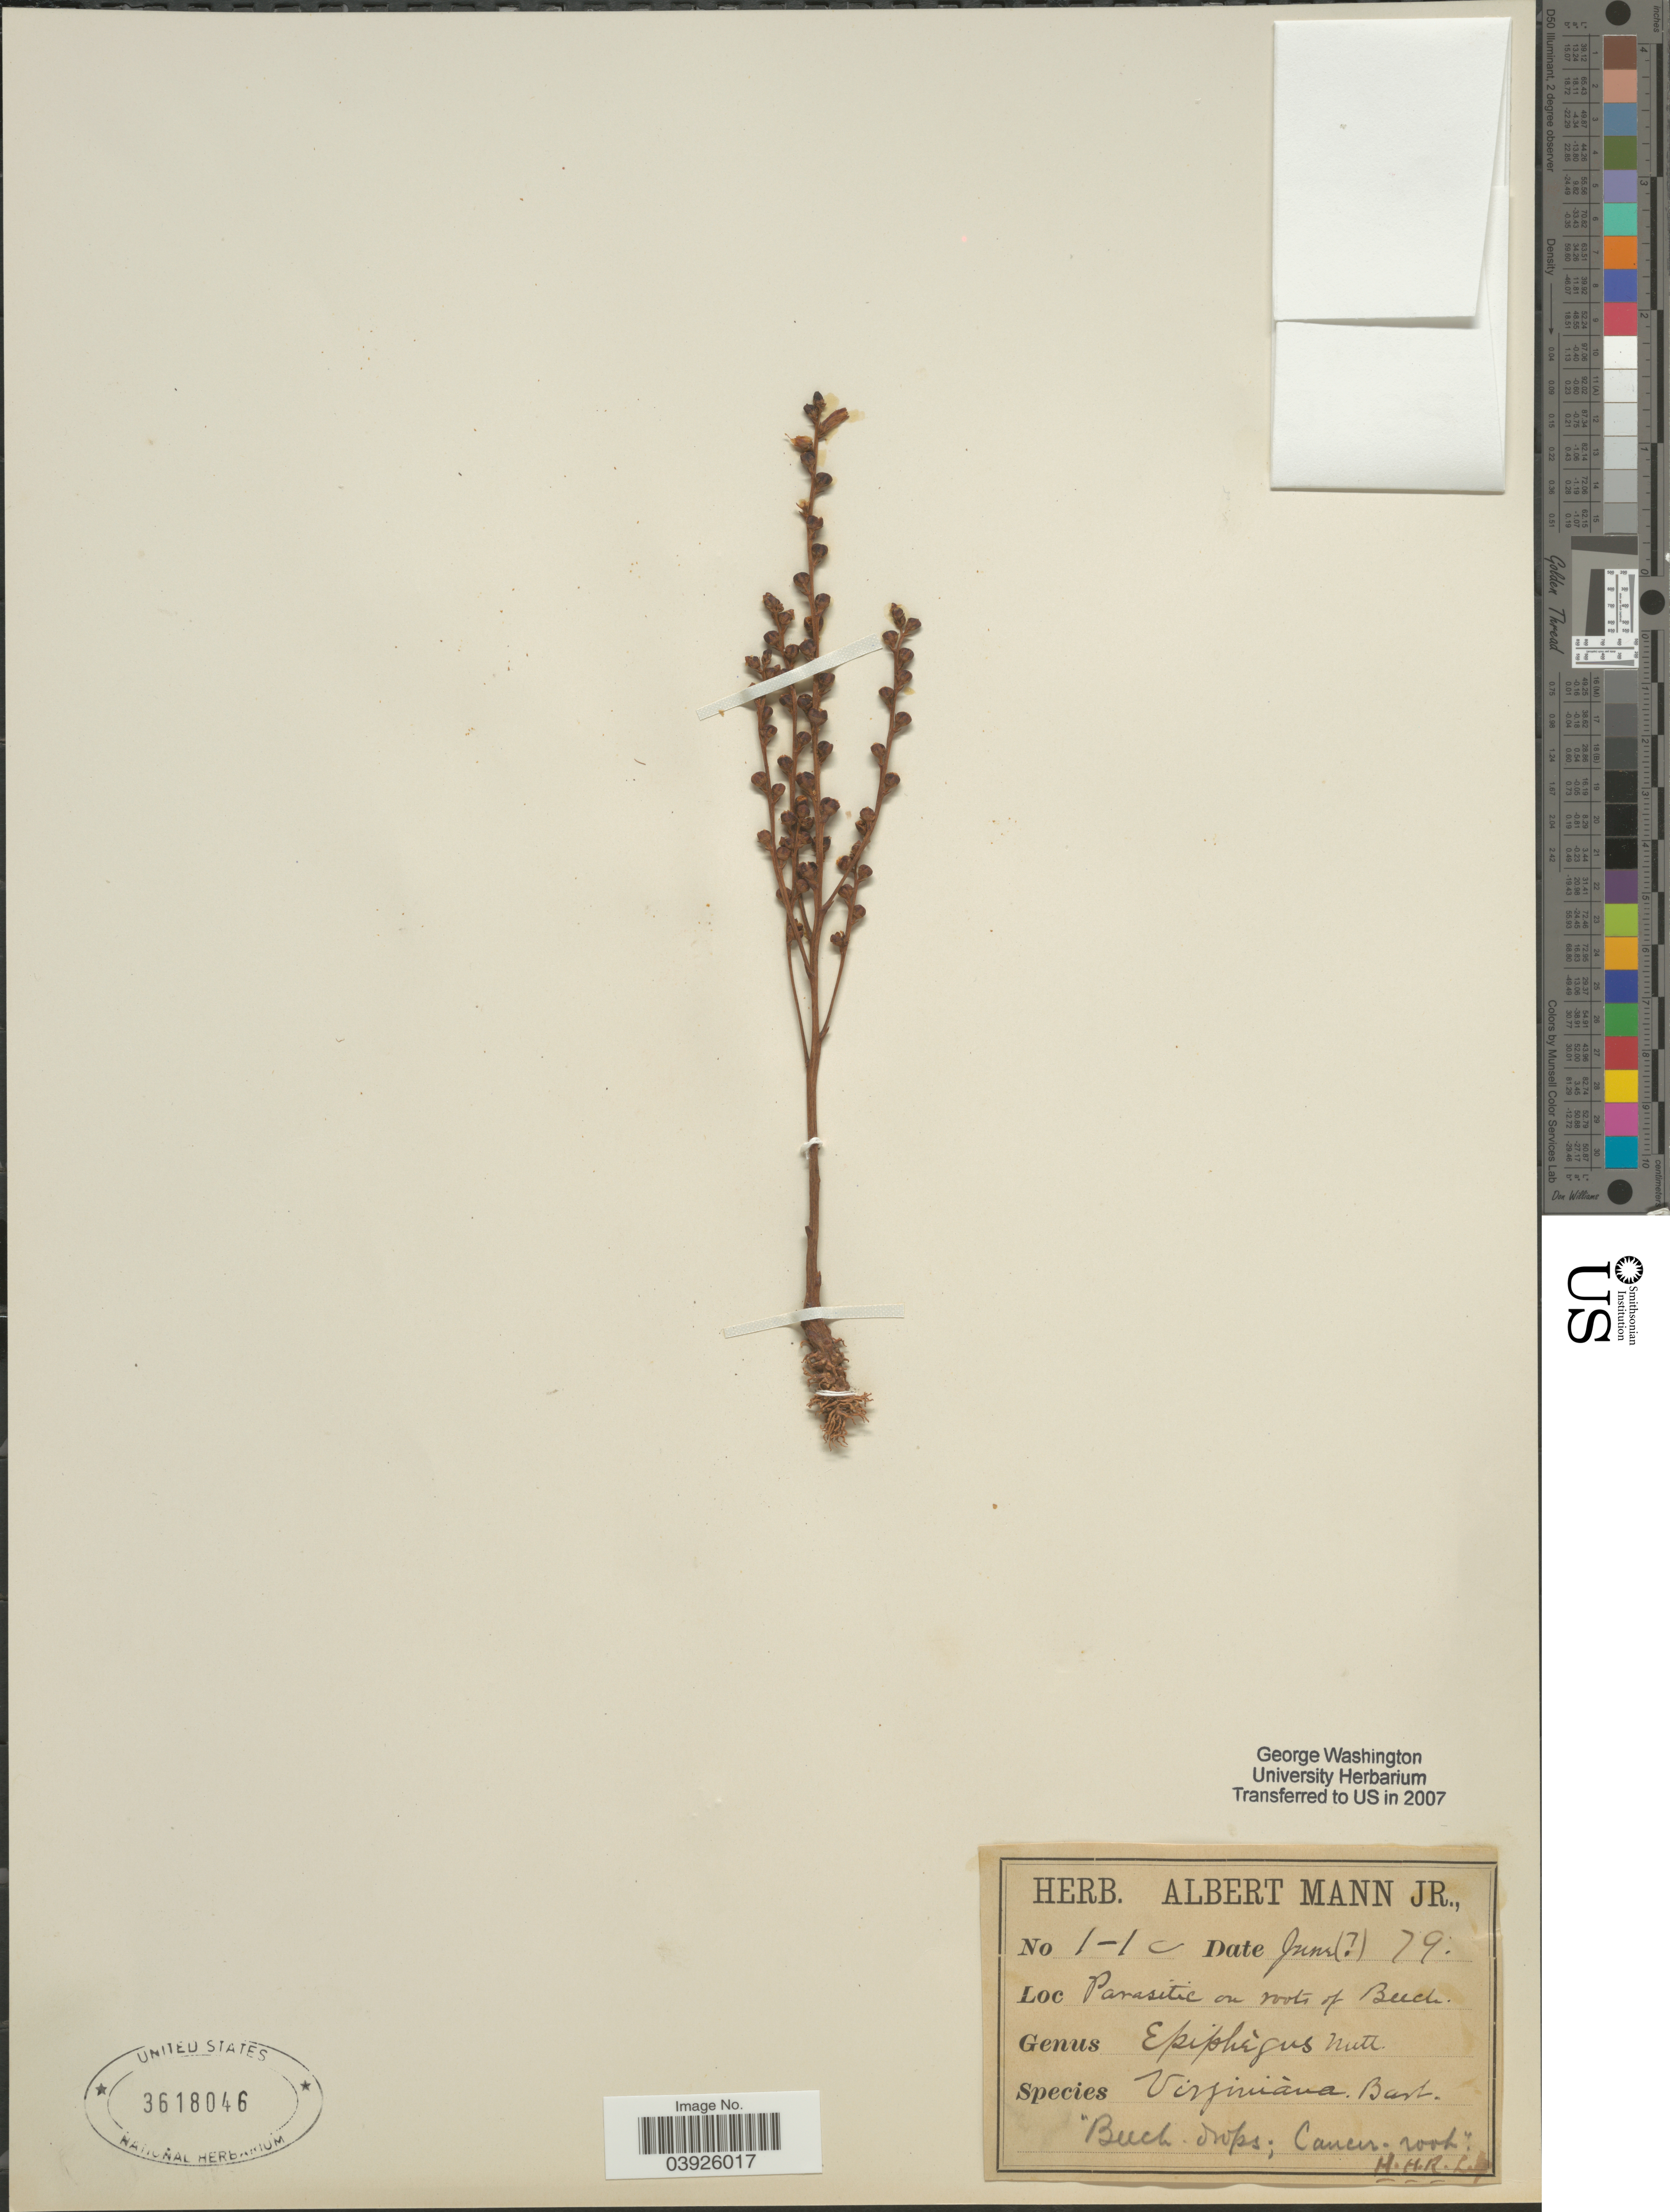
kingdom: Plantae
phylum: Tracheophyta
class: Magnoliopsida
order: Lamiales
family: Orobanchaceae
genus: Epifagus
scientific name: Epifagus virginiana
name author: (L.) W.P.C. Barton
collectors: H. H. R.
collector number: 1-1c*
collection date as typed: Transcribed d/m/y: /6/79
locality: Parasitic on roots of Beech.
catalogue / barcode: US 3618046